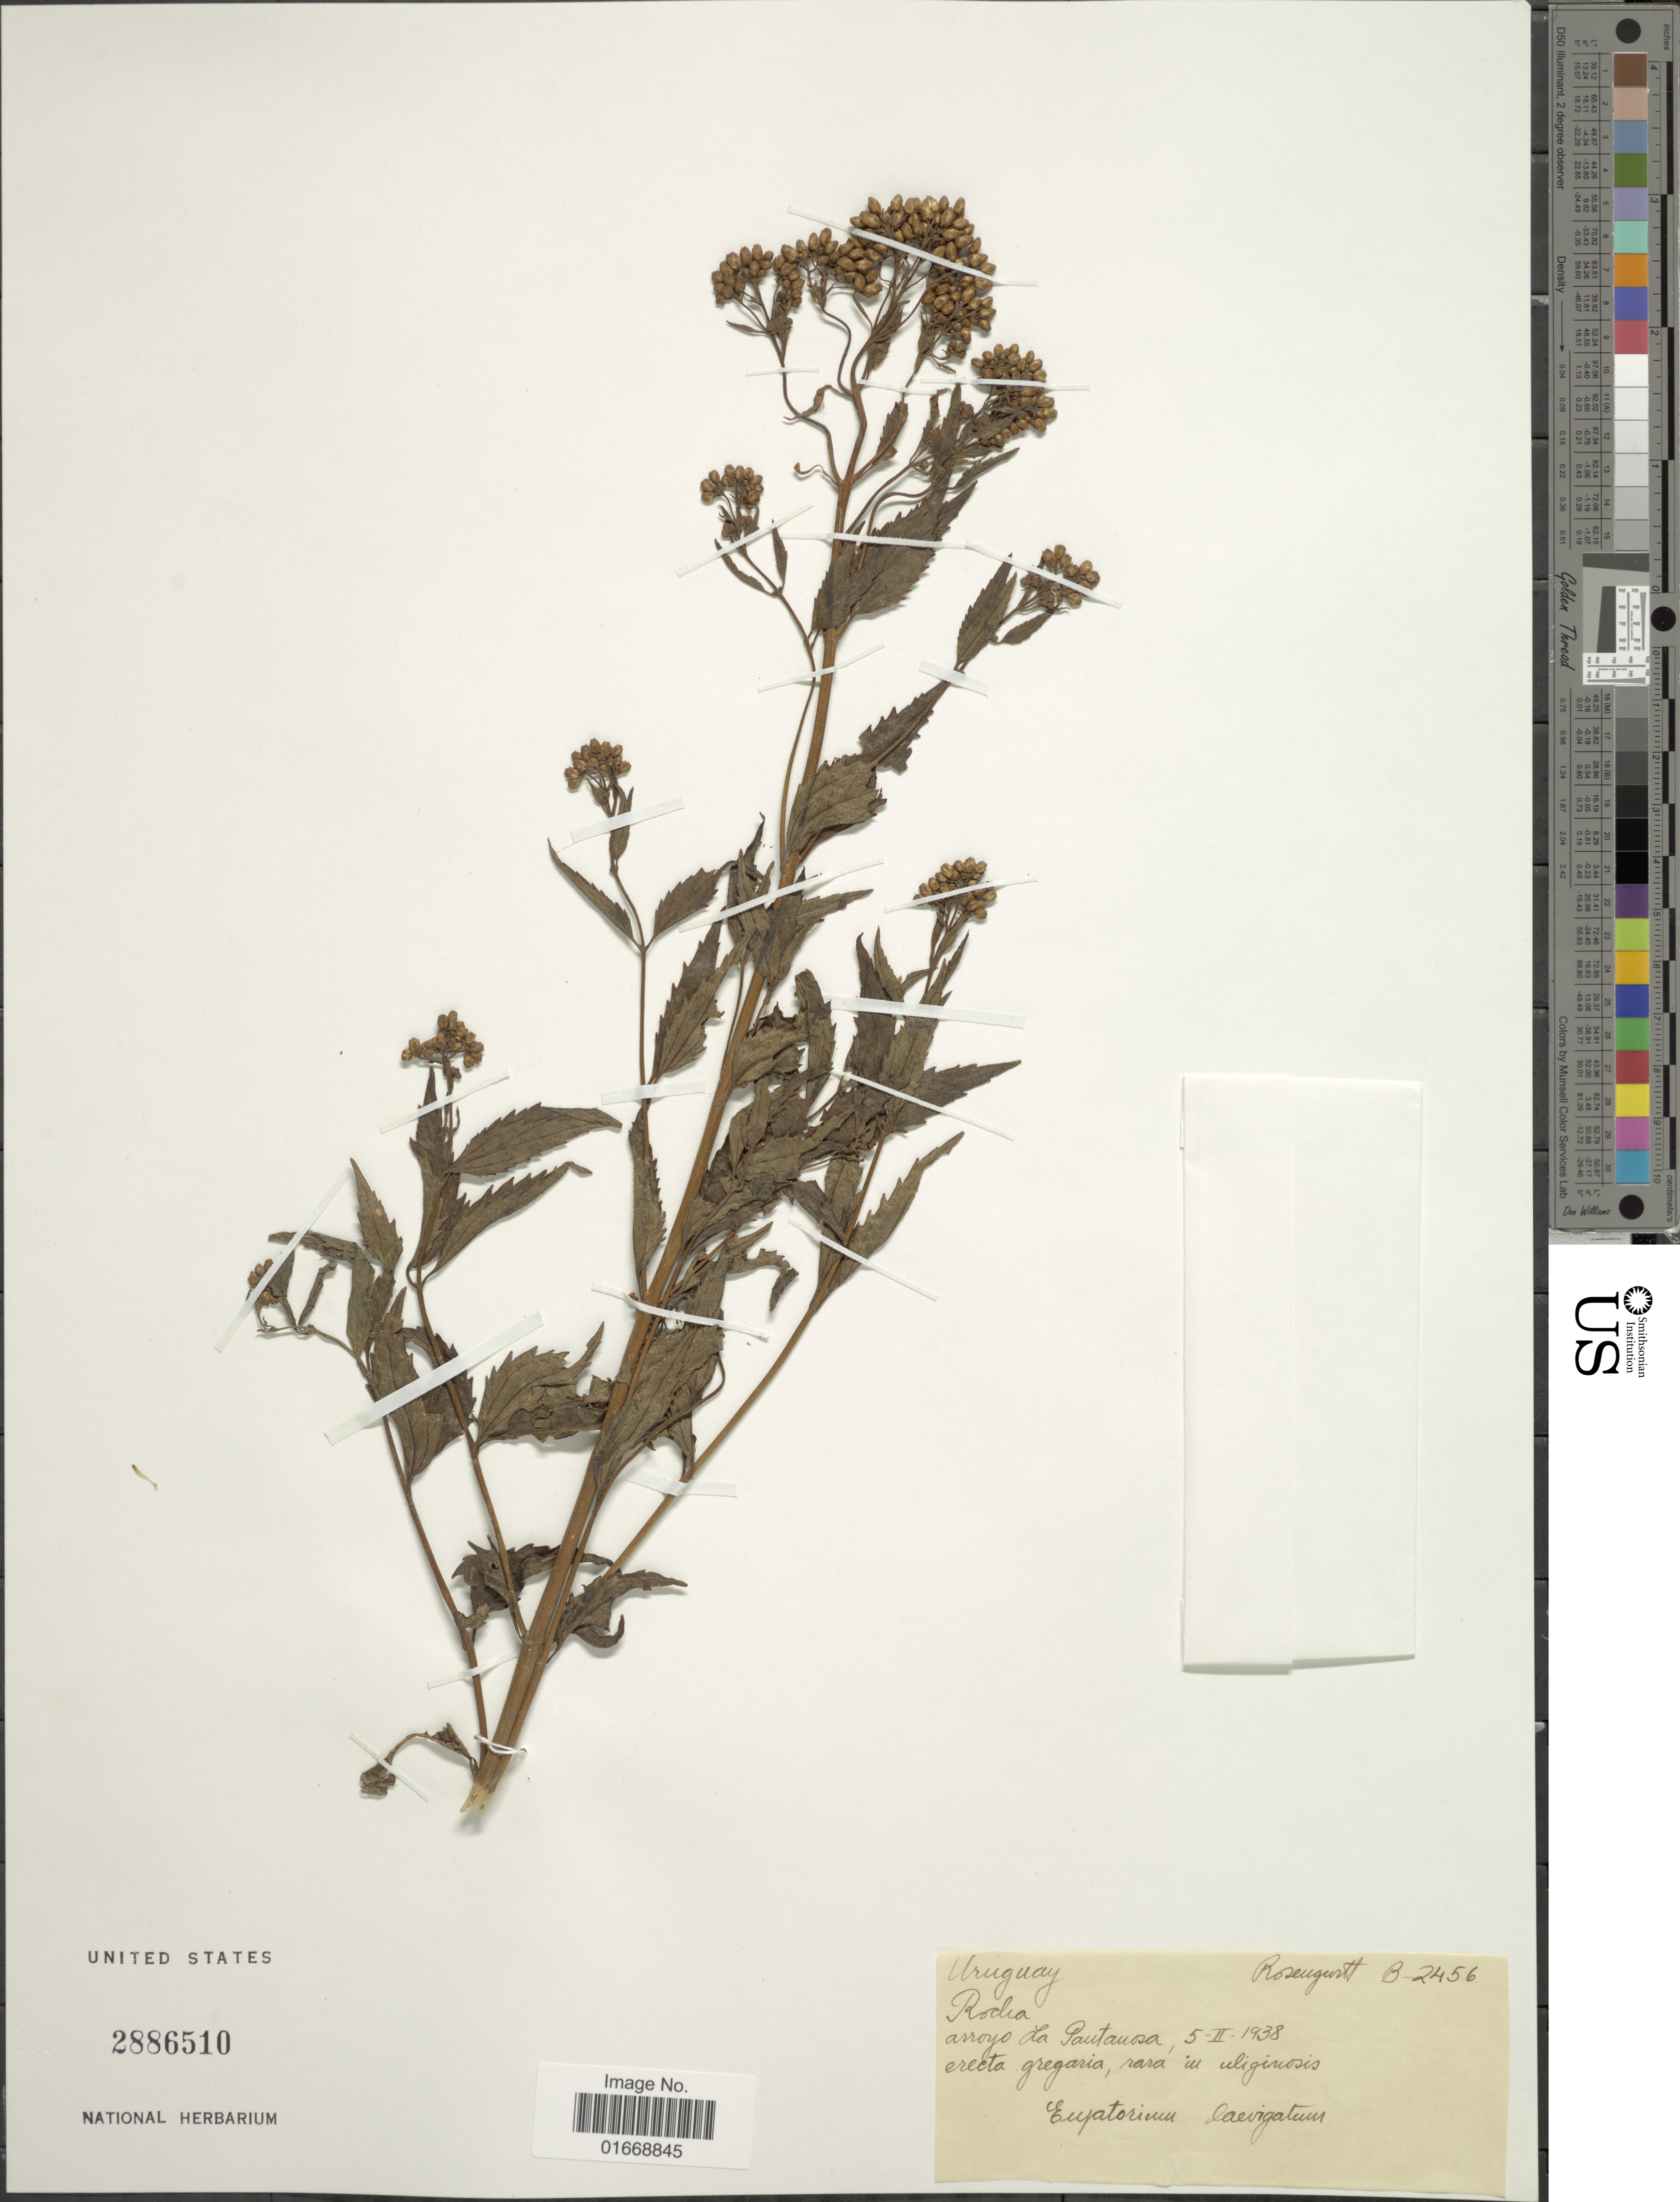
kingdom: Plantae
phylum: Tracheophyta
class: Magnoliopsida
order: Asterales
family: Asteraceae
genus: Chromolaena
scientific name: Chromolaena laevigatum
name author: Lam.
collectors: Rosengurtt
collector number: B-2456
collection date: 1938-02-05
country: Uruguay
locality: Rodia, Arroyo La Pautauosa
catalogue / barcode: US 2886510